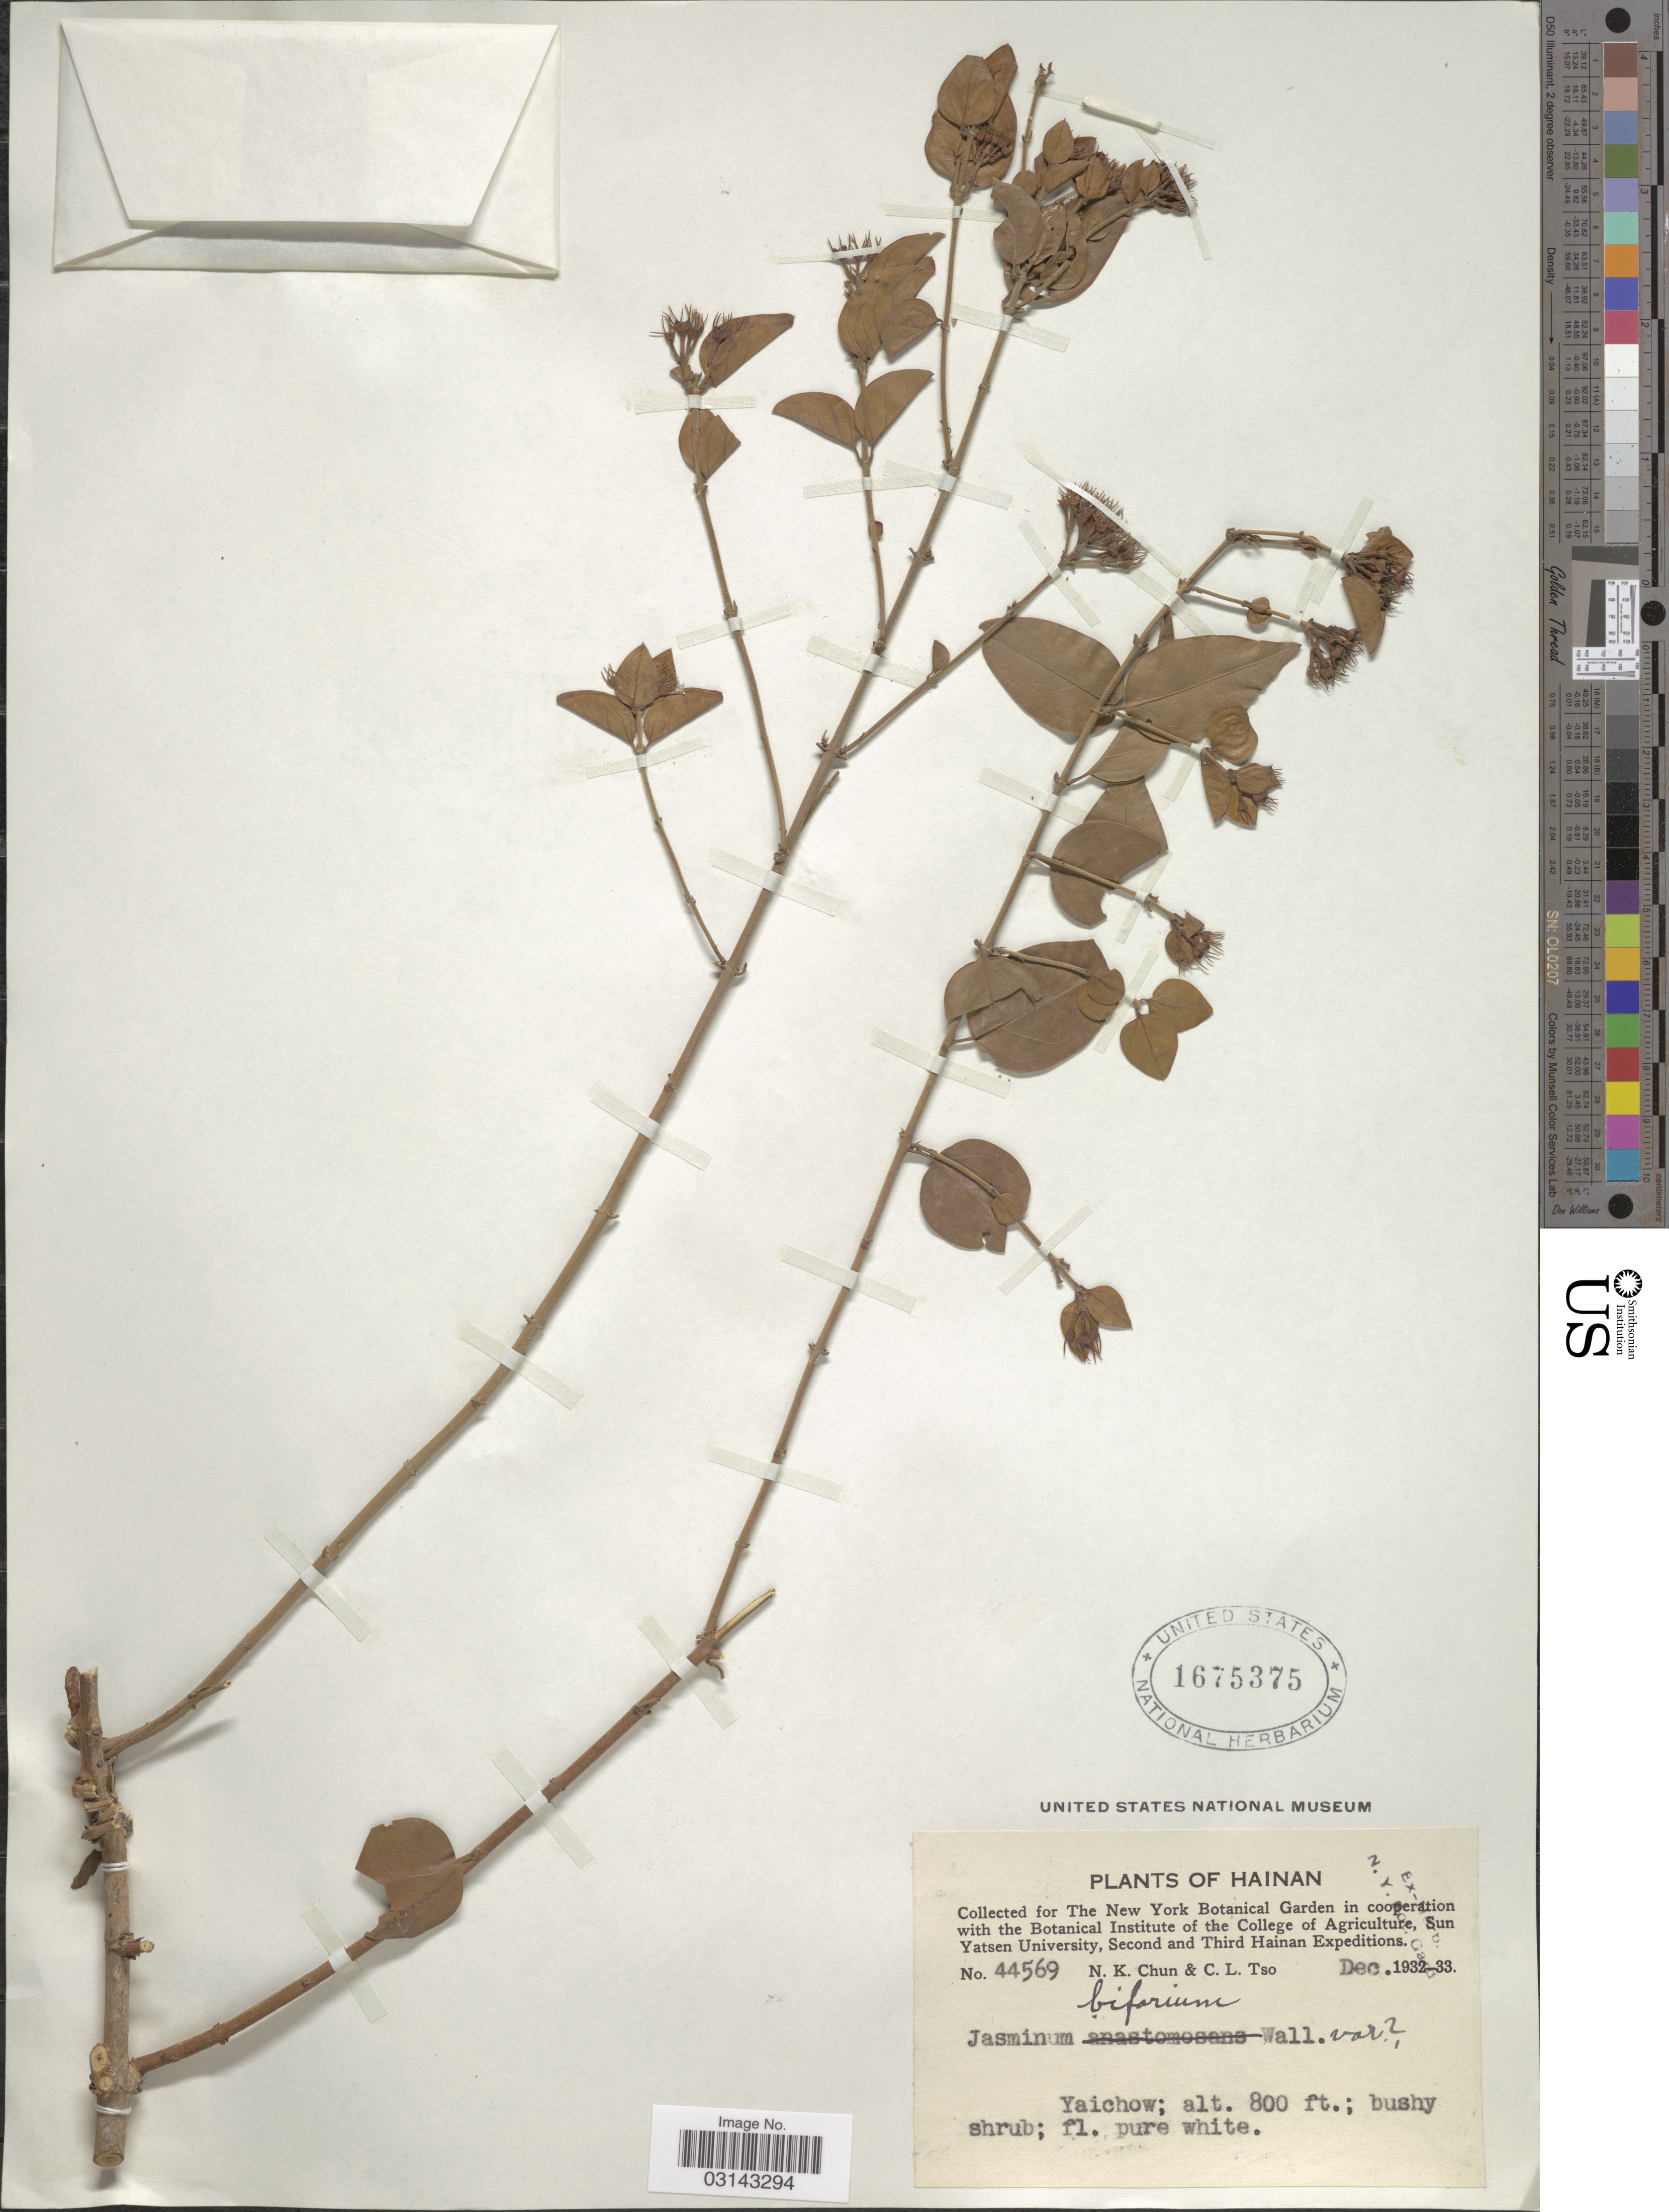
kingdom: Plantae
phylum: Tracheophyta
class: Magnoliopsida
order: Lamiales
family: Oleaceae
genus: Jasminum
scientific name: Jasminum elongatum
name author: (P.J. Bergius) Willd.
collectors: N. K. Chun & C. Tso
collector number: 44569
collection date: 1932-12/1933-12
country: China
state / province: Hainan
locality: Yaichow.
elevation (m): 244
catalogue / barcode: US 1675375